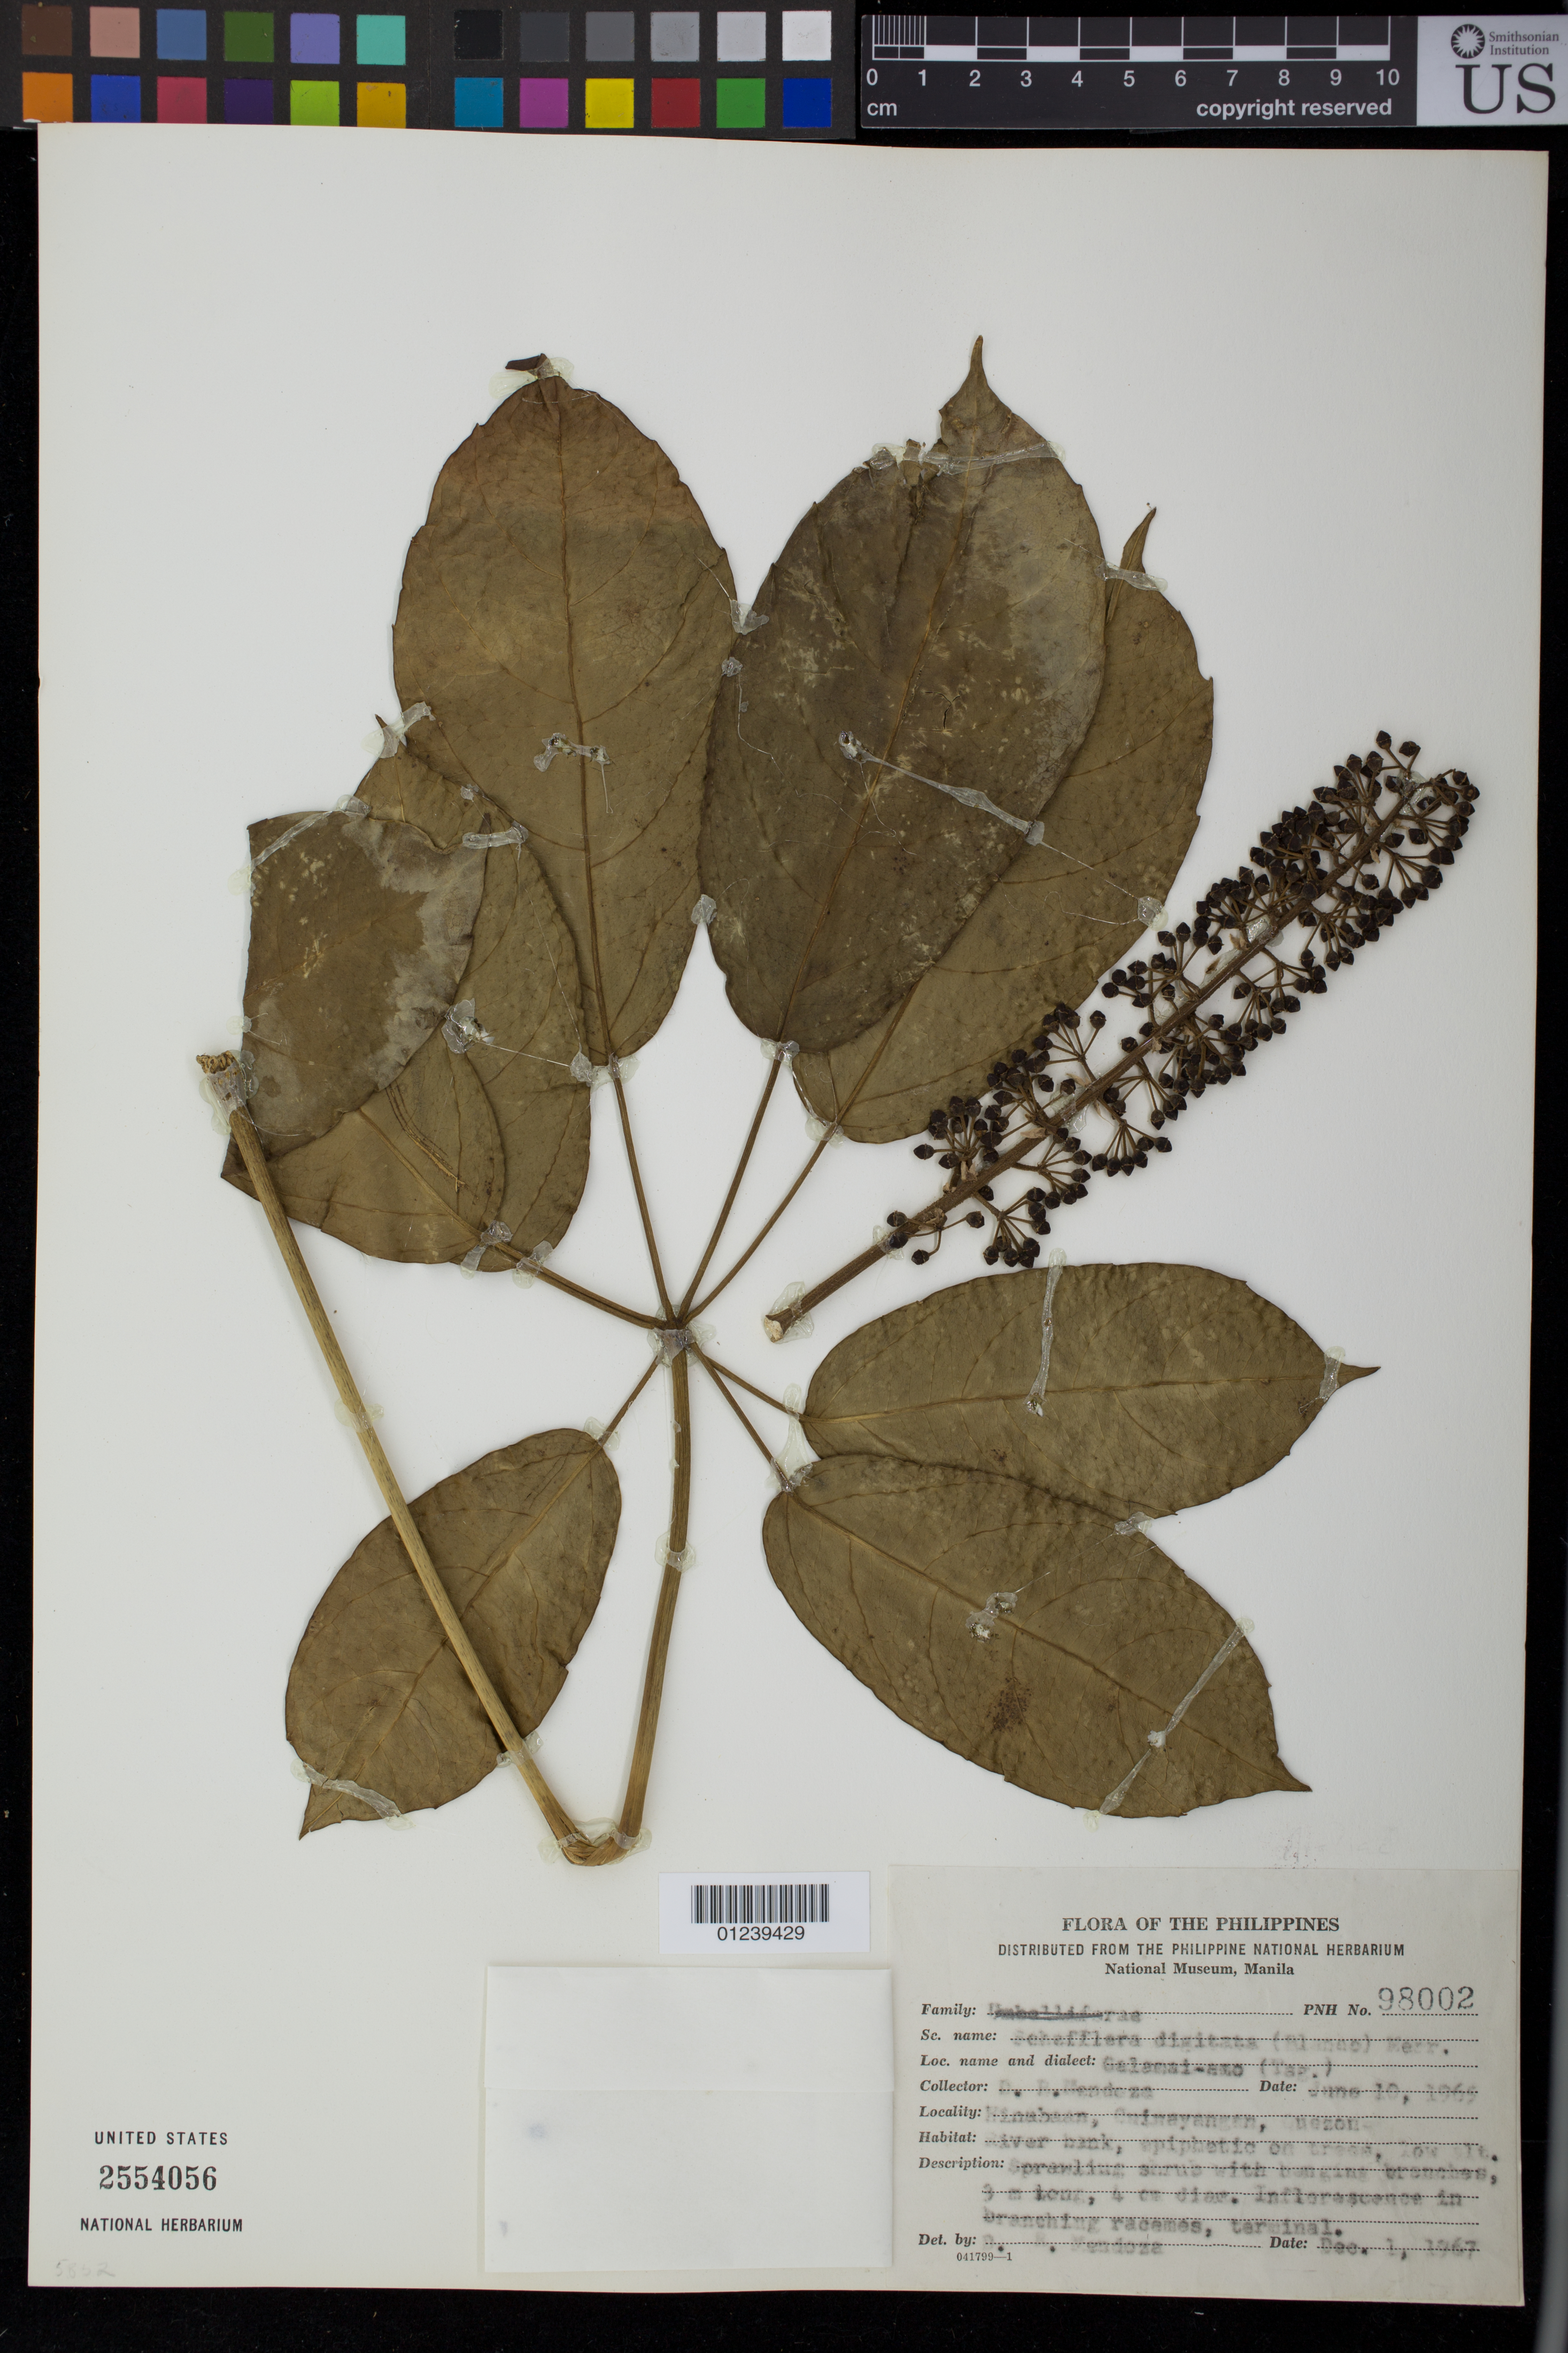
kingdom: Plantae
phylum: Tracheophyta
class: Magnoliopsida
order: Apiales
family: Araliaceae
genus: Schefflera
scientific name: Schefflera insularum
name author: (Seem.) Harms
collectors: D. Mendoza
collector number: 98002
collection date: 1965-06-10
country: Philippines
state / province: Calabarzon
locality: Hinabaan, Quinayangan, Quezon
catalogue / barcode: US 2554056